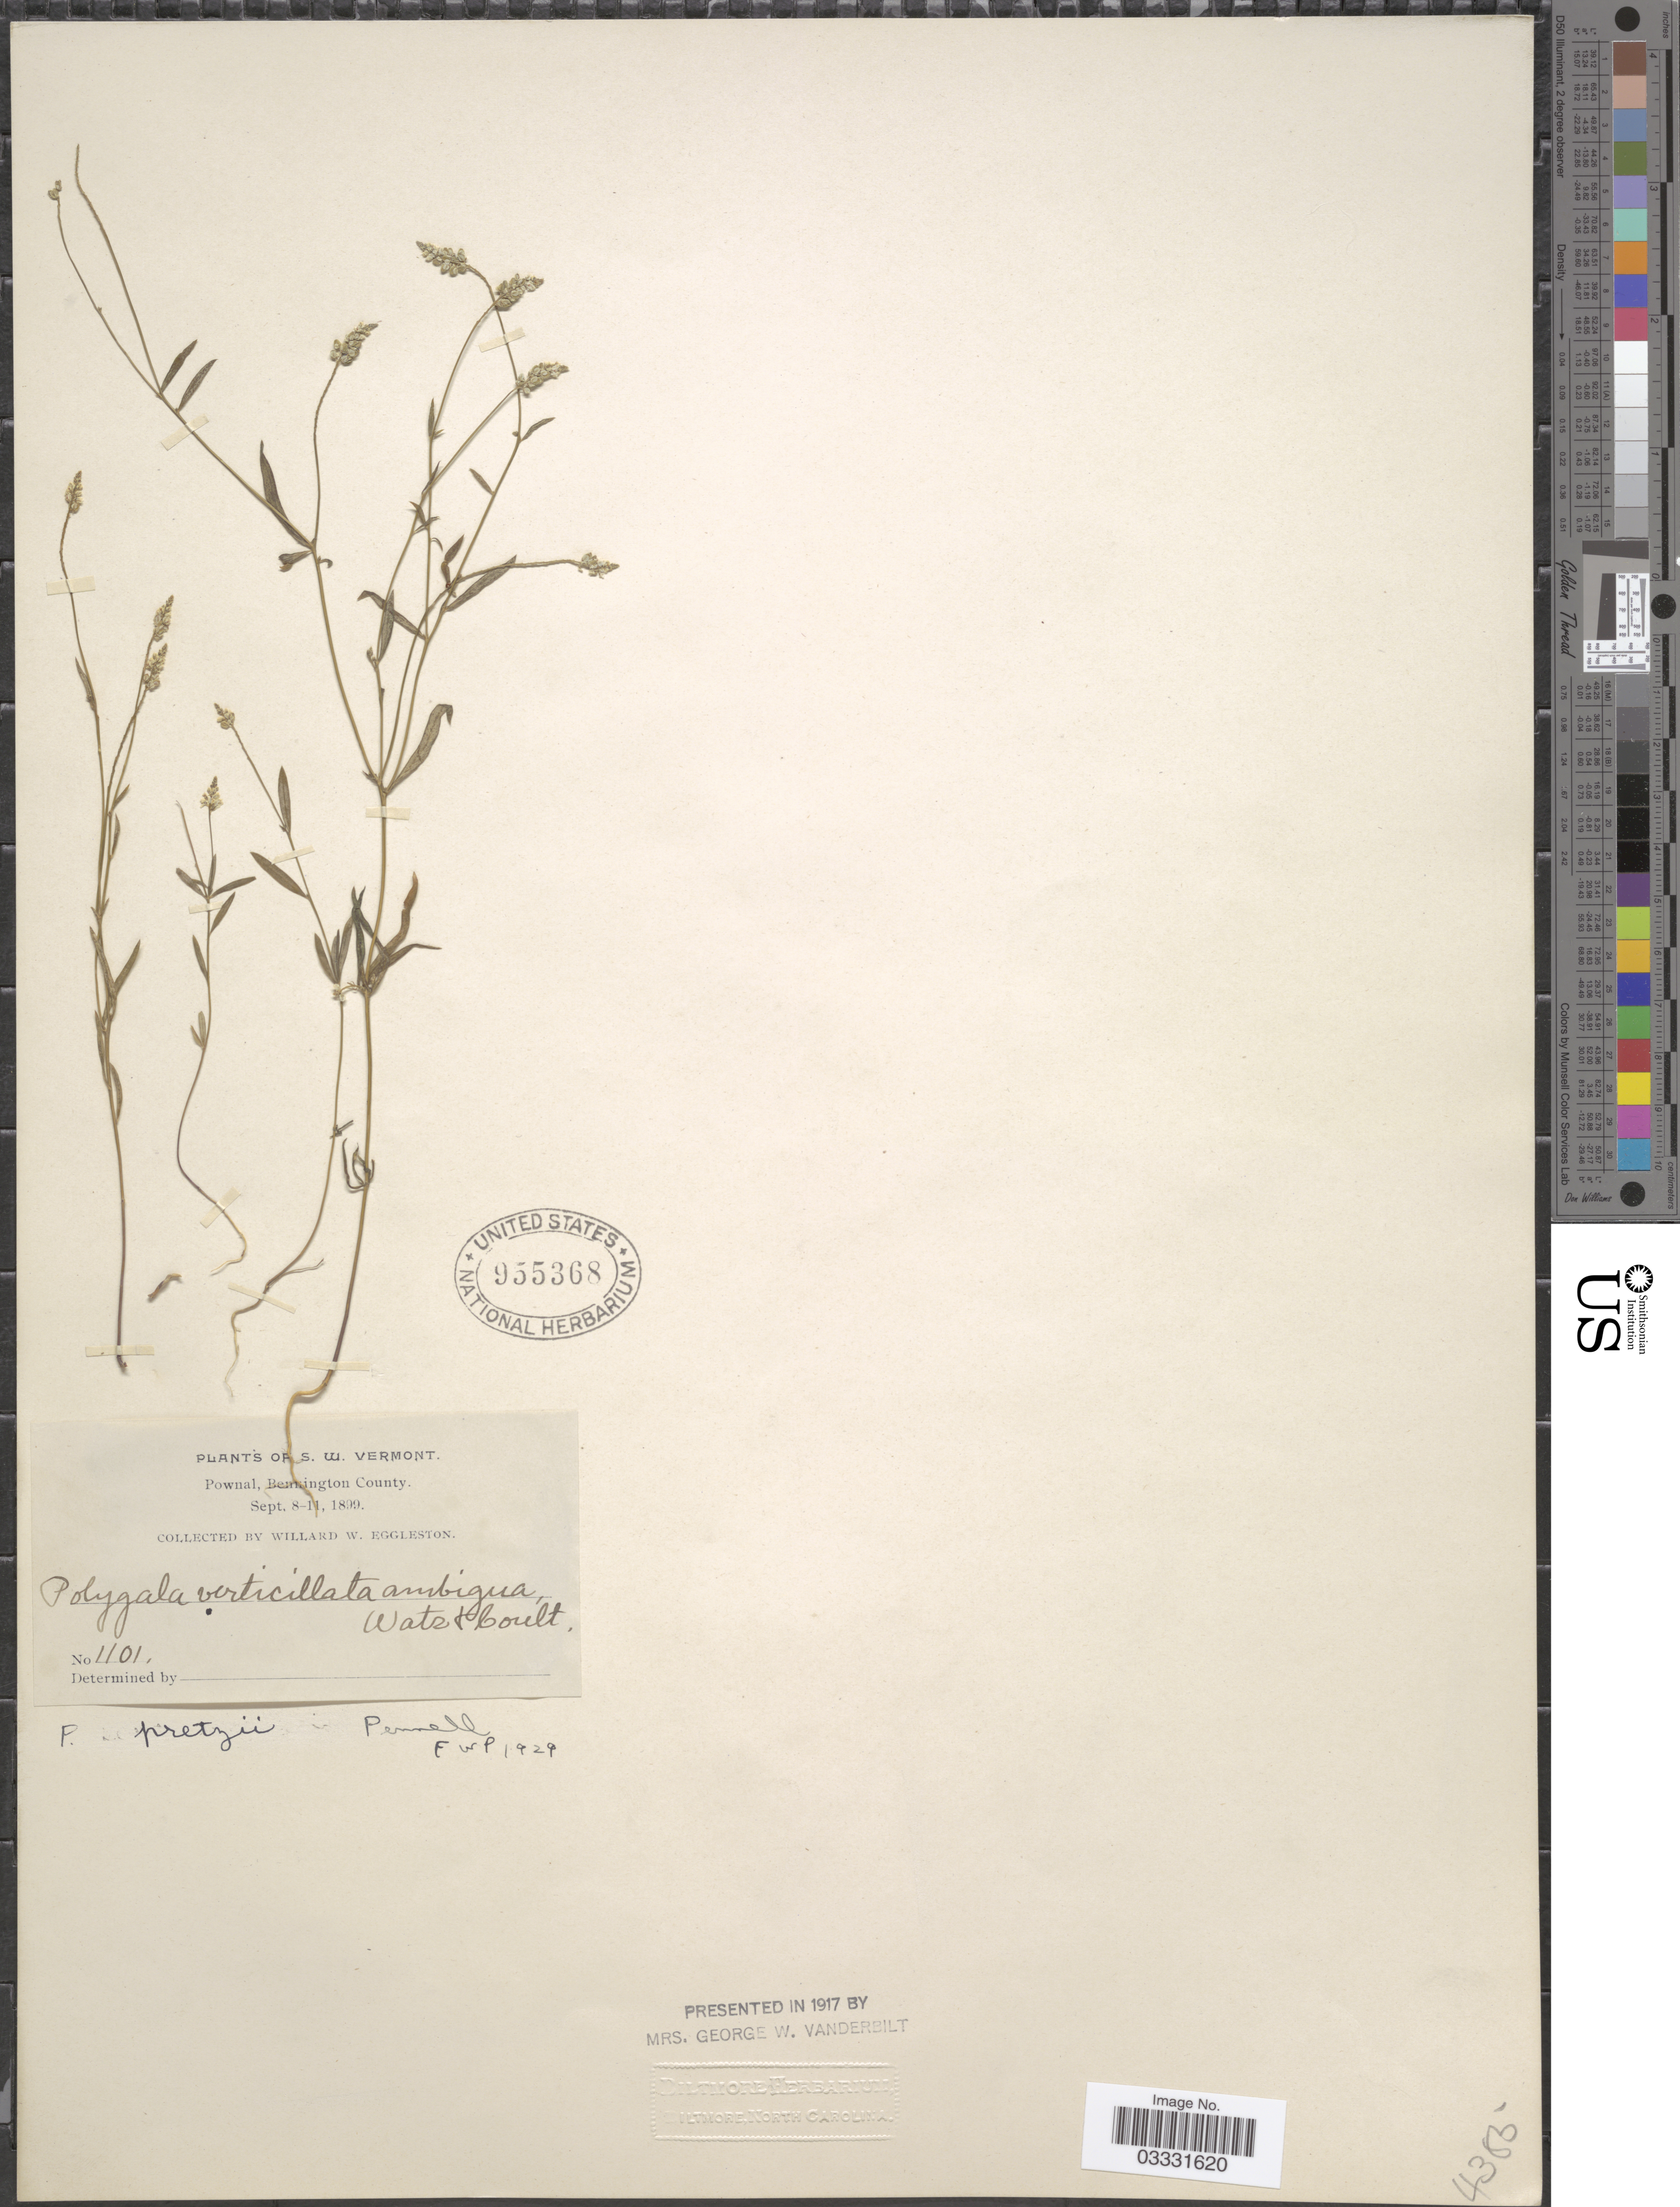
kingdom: Plantae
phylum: Tracheophyta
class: Magnoliopsida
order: Fabales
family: Polygalaceae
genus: Polygala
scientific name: Polygala pretzii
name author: Pennell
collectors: W. W. Eggleston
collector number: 1101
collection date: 1899-09-08/1899-09-11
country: United States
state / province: Vermont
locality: S. W. Vermont. Pownal, Bennington County.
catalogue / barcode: US 955368